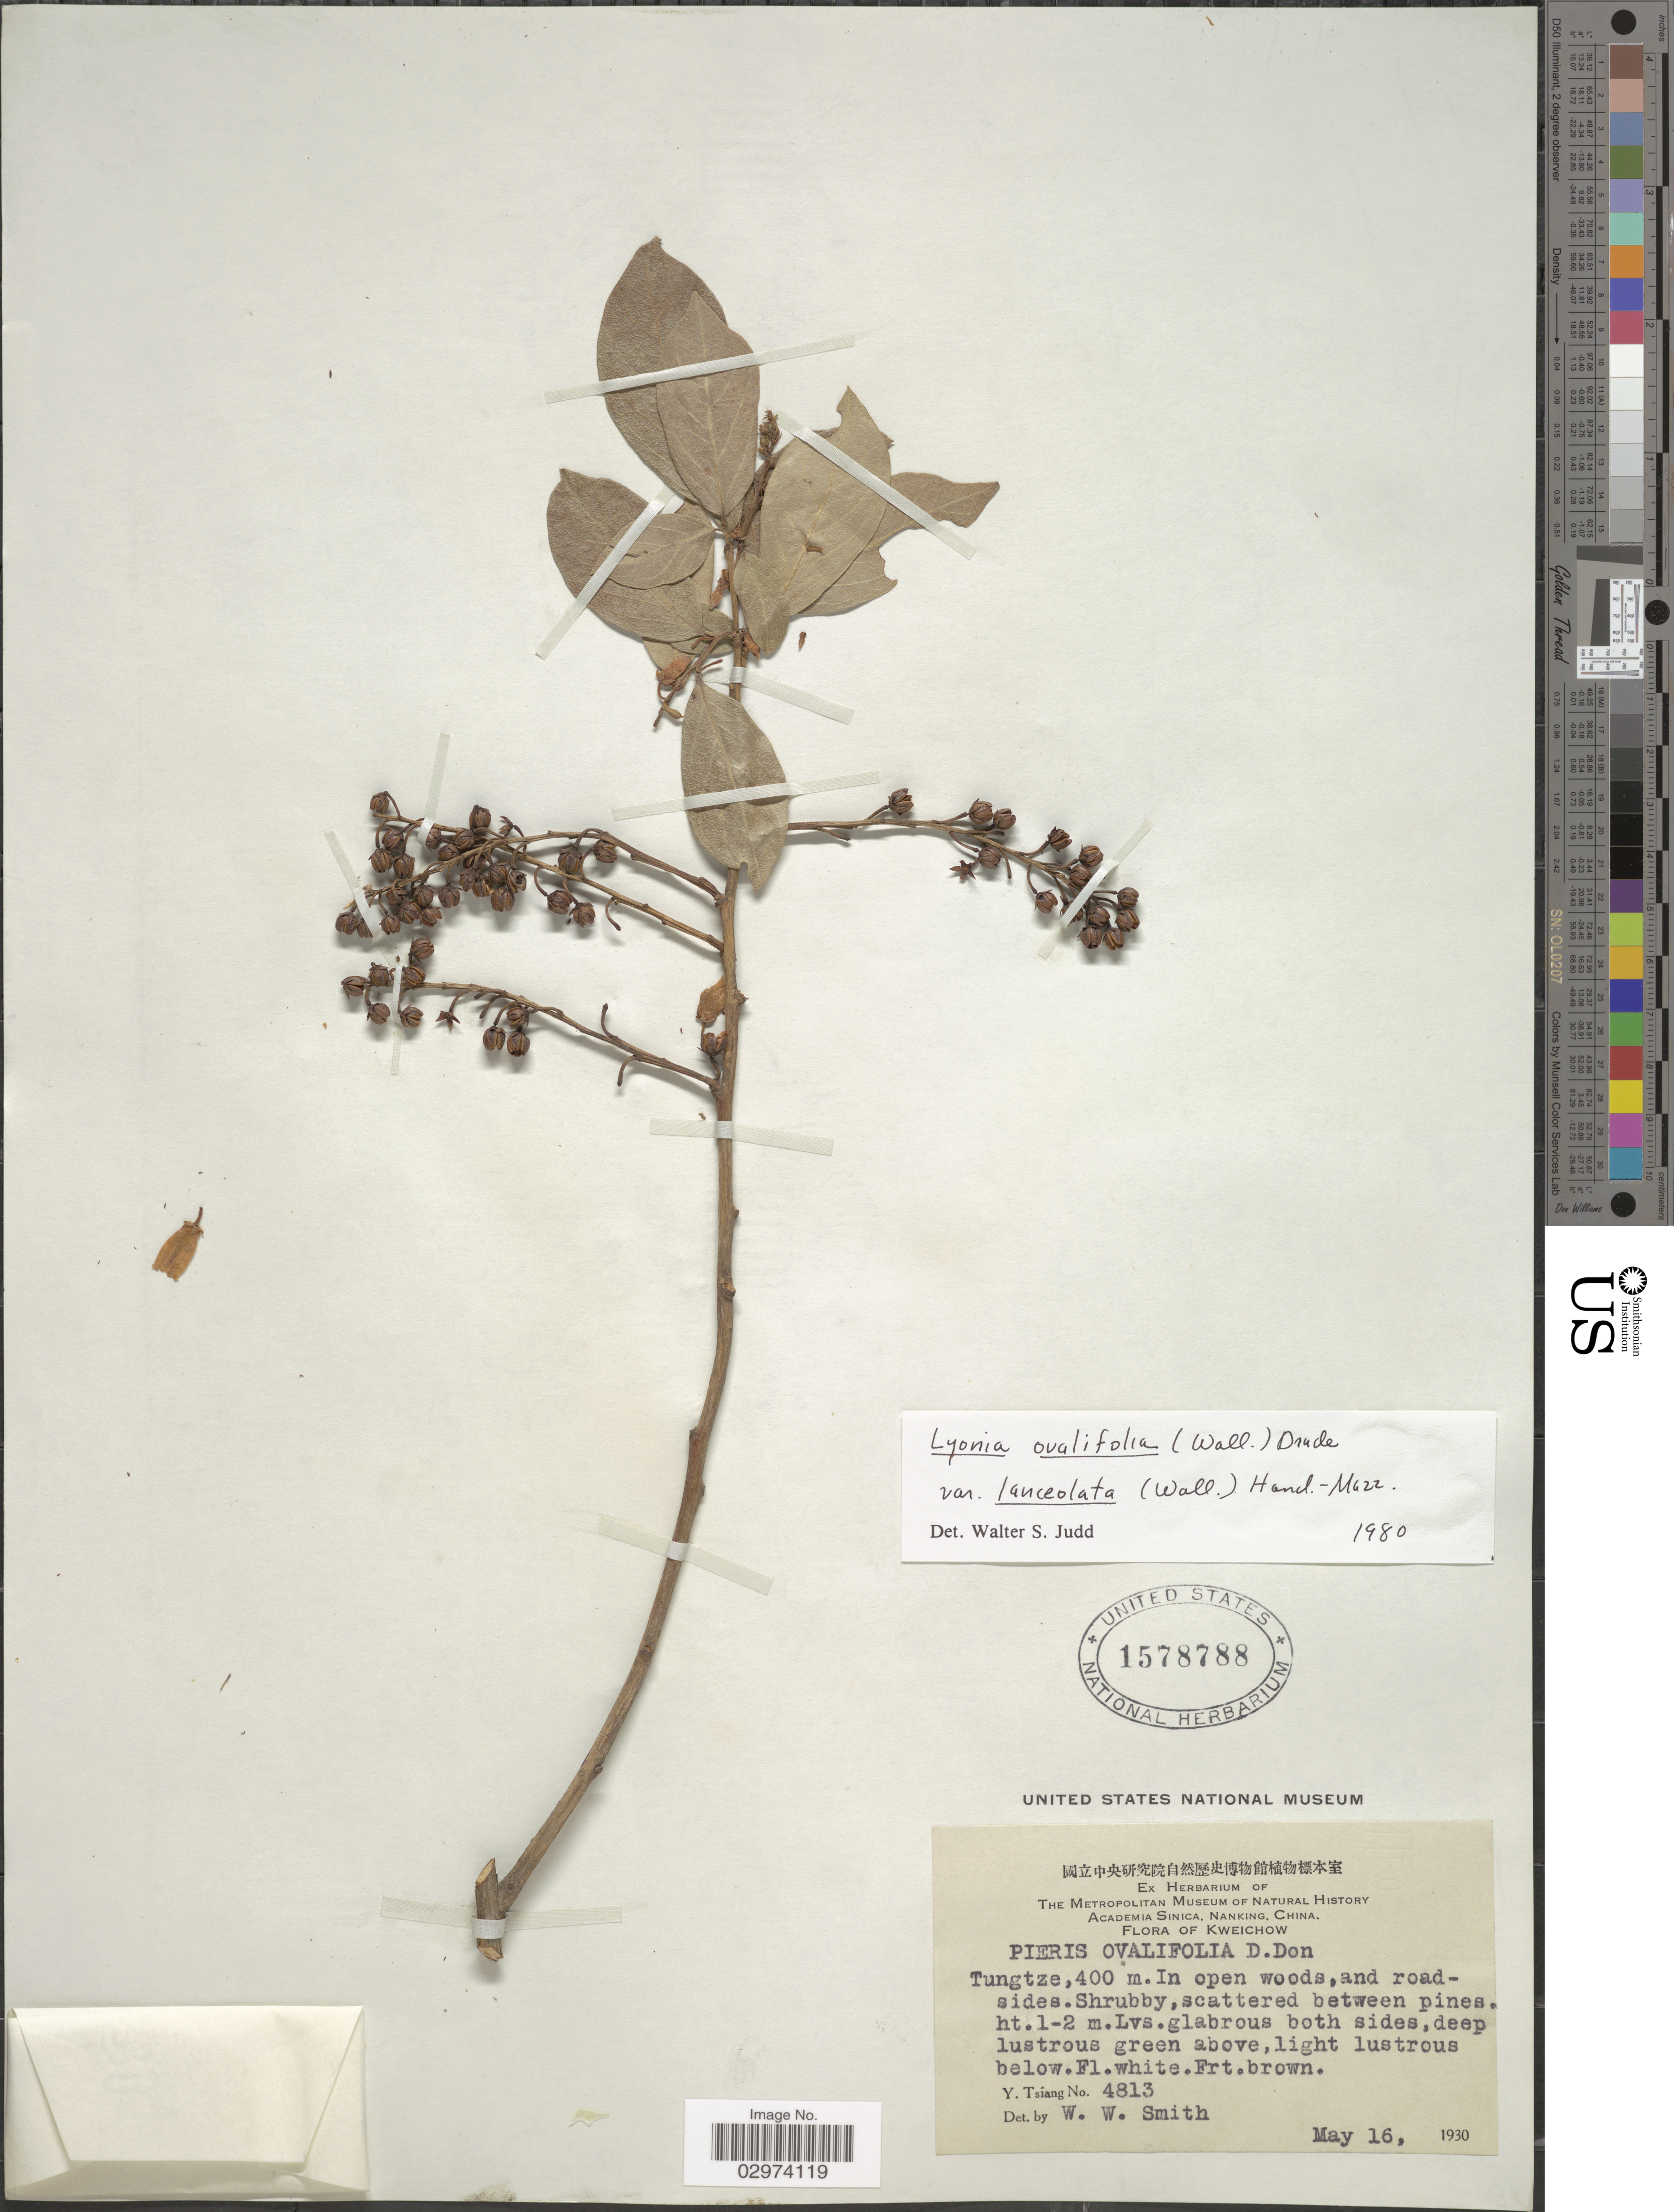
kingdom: Plantae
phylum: Tracheophyta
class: Magnoliopsida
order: Ericales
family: Ericaceae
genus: Lyonia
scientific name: Lyonia ovalifolia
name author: (Wall.) Drude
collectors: Y. Tsiang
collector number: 4813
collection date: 1930-05-16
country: China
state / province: Guizhou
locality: Kweichow. Tungtze.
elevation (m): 400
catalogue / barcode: US 1578788